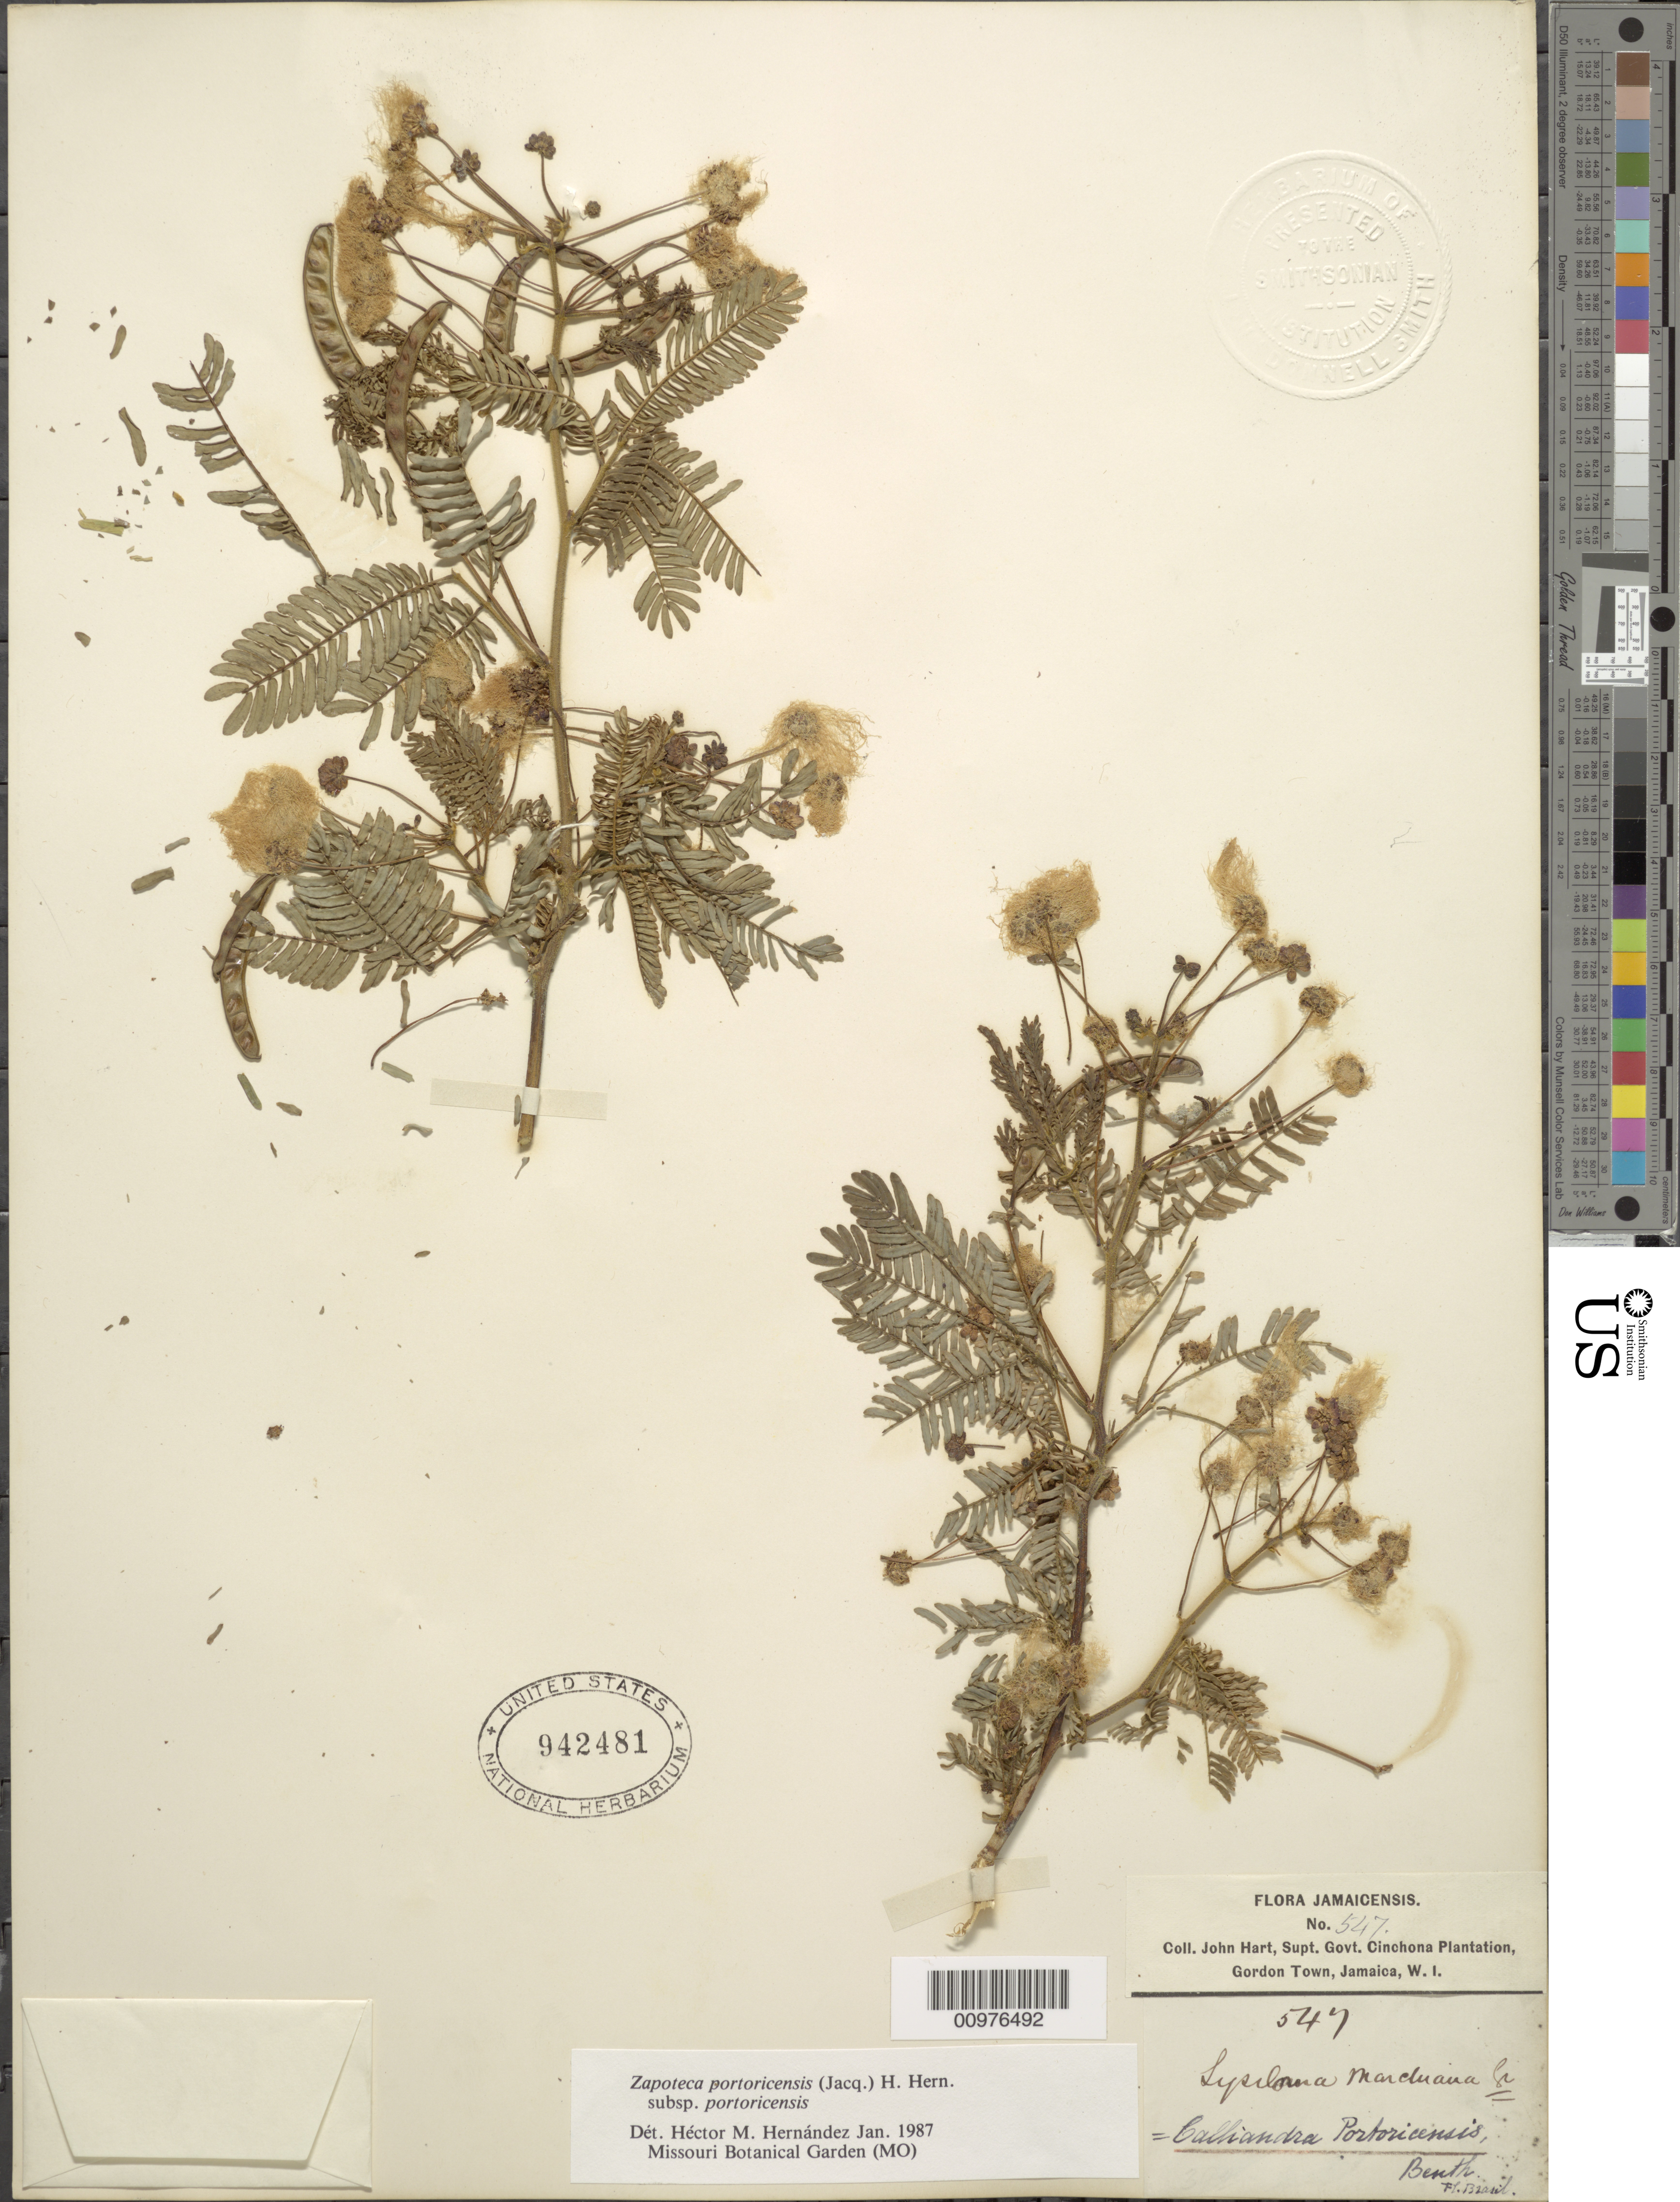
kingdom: Plantae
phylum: Tracheophyta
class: Magnoliopsida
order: Fabales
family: Fabaceae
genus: Zapoteca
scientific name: Zapoteca portoricensis subsp. portoricensis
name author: (Jacq.) H.M. Hern.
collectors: J. Hart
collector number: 547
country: Jamaica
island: Jamaica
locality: Gordon Town, Jamaica W.I.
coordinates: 0 N, 0 E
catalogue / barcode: US 942481